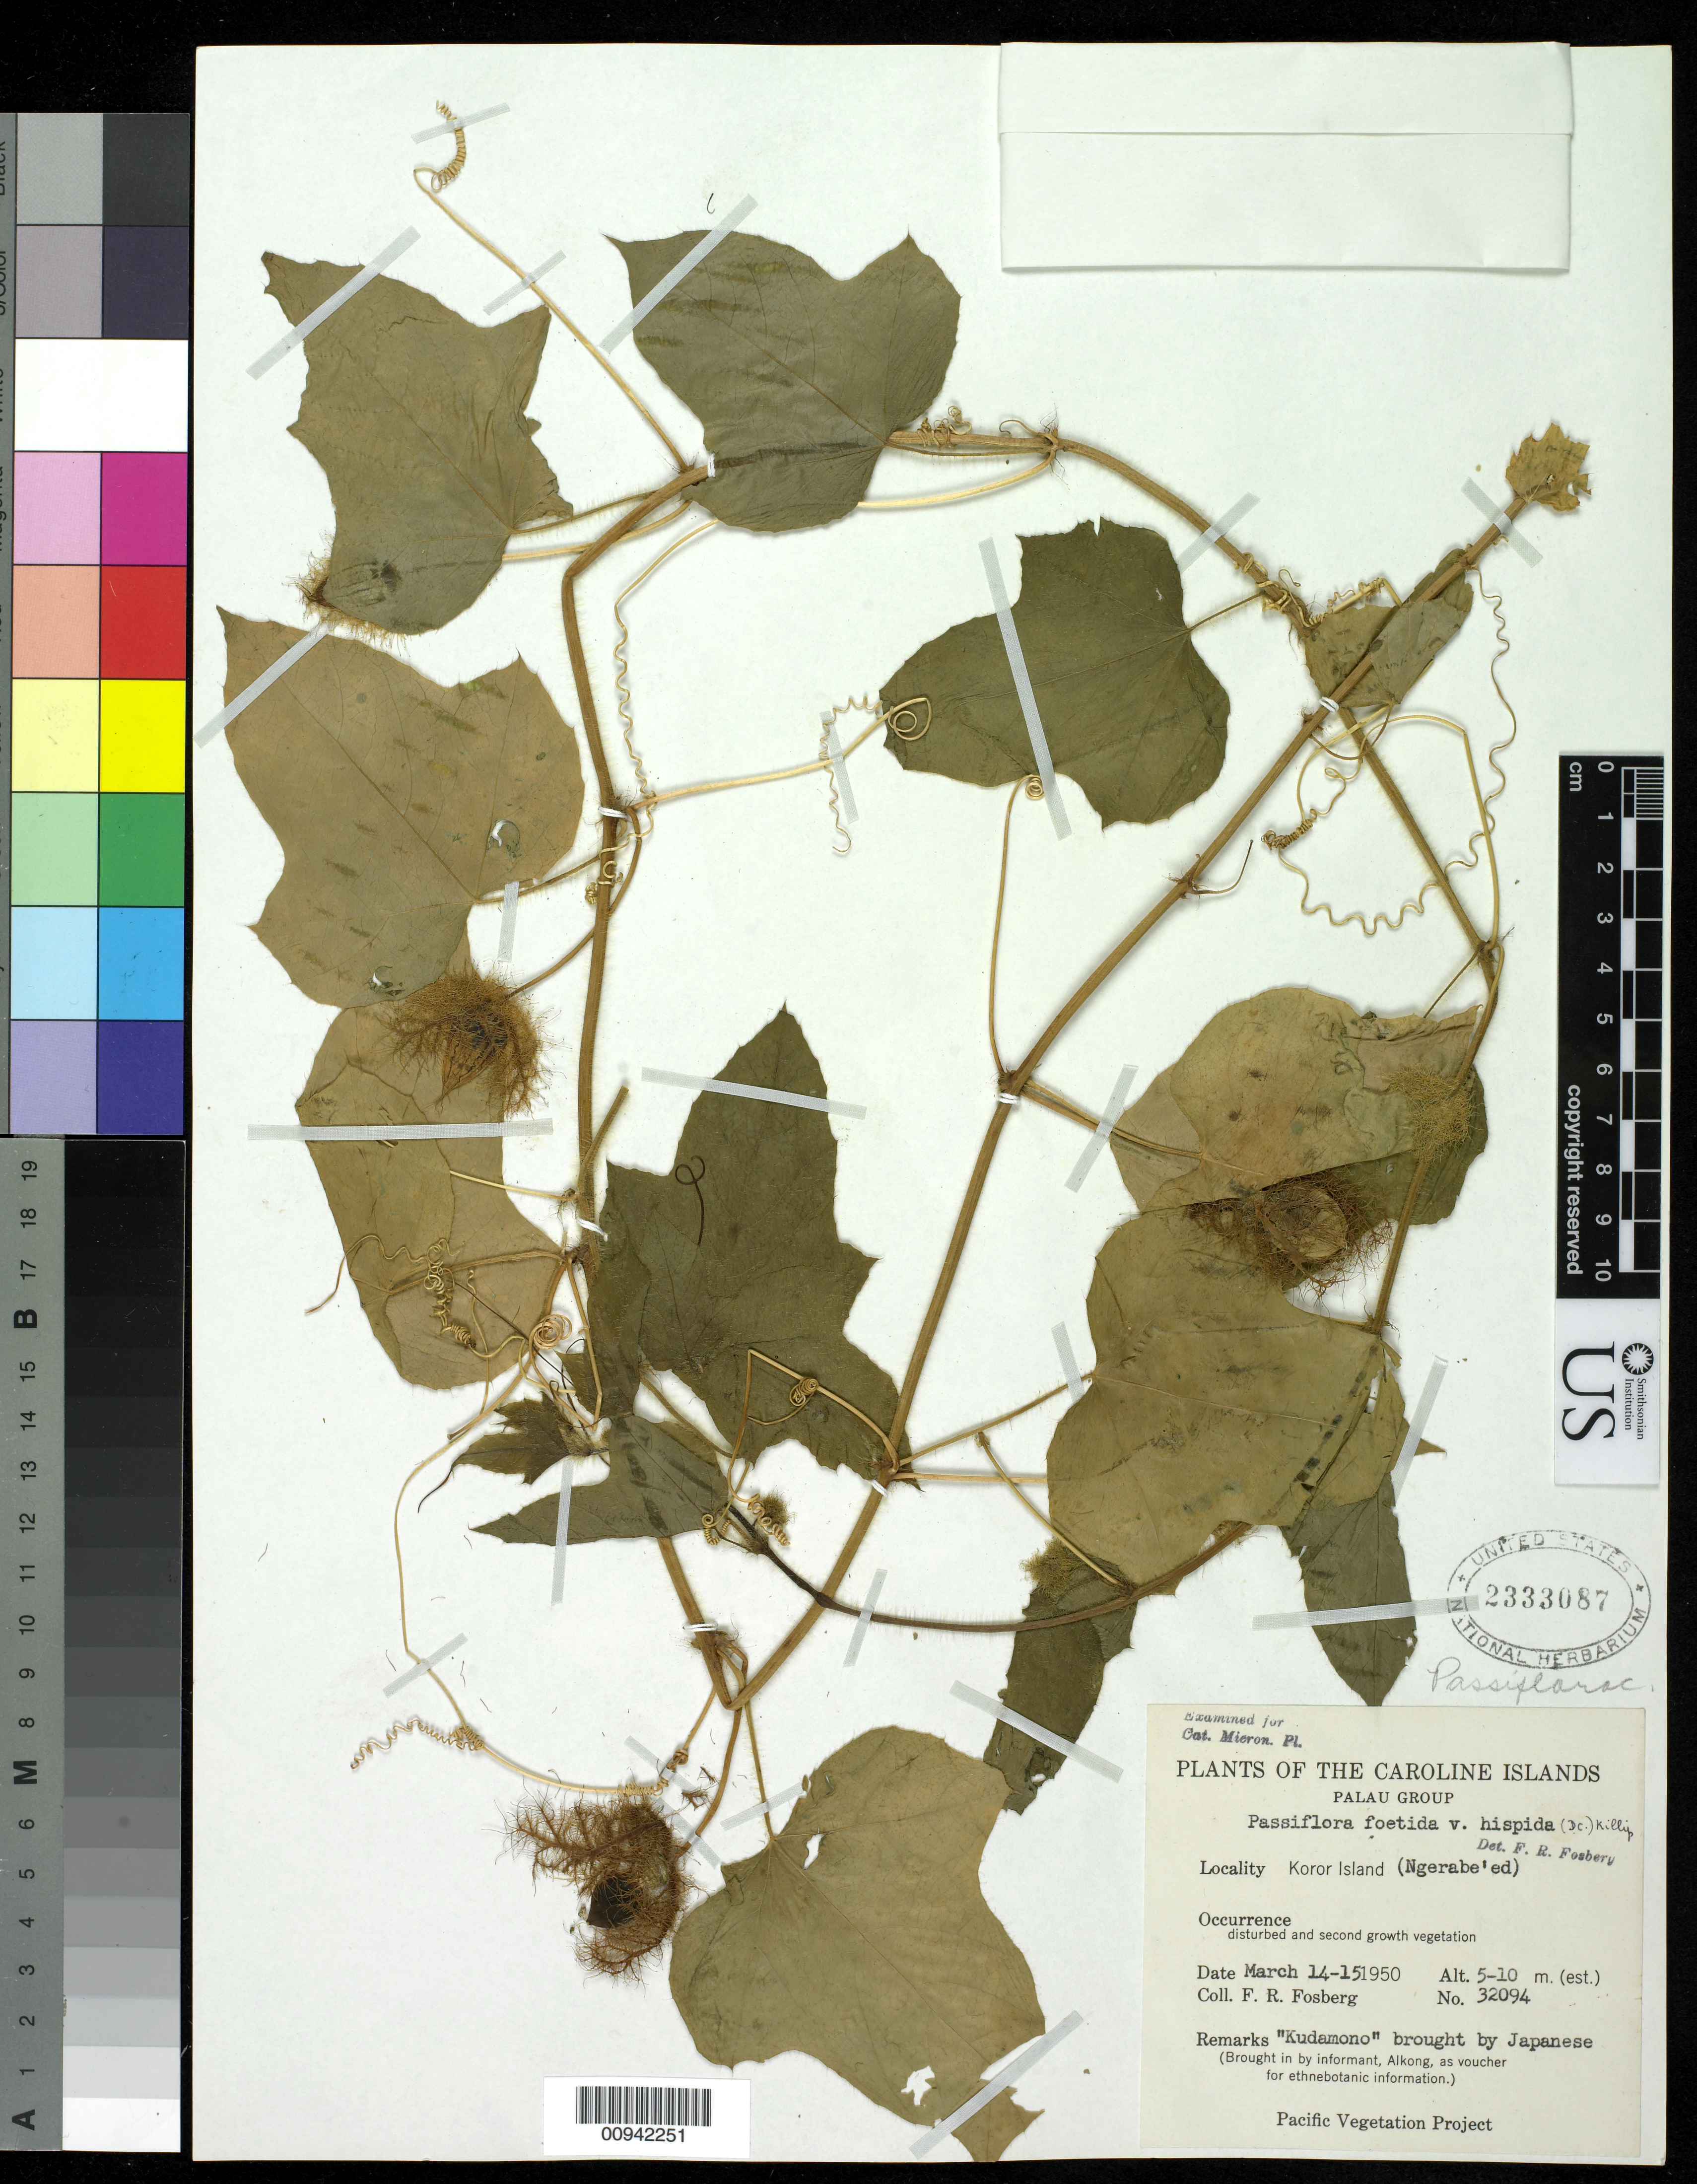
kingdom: Plantae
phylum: Tracheophyta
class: Magnoliopsida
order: Malpighiales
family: Passifloraceae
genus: Passiflora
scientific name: Passiflora foetida var. hispida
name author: (DC. ex Triana & Planch.) Killip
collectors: F. R. Fosberg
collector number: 32094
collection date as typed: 14 Mar 1950 to 15 Mar 1950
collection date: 1950-03-14/1950-03-15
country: Palau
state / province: Koror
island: Oreor (Koror)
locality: Ngerabe'ed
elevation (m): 5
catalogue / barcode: US 2333087